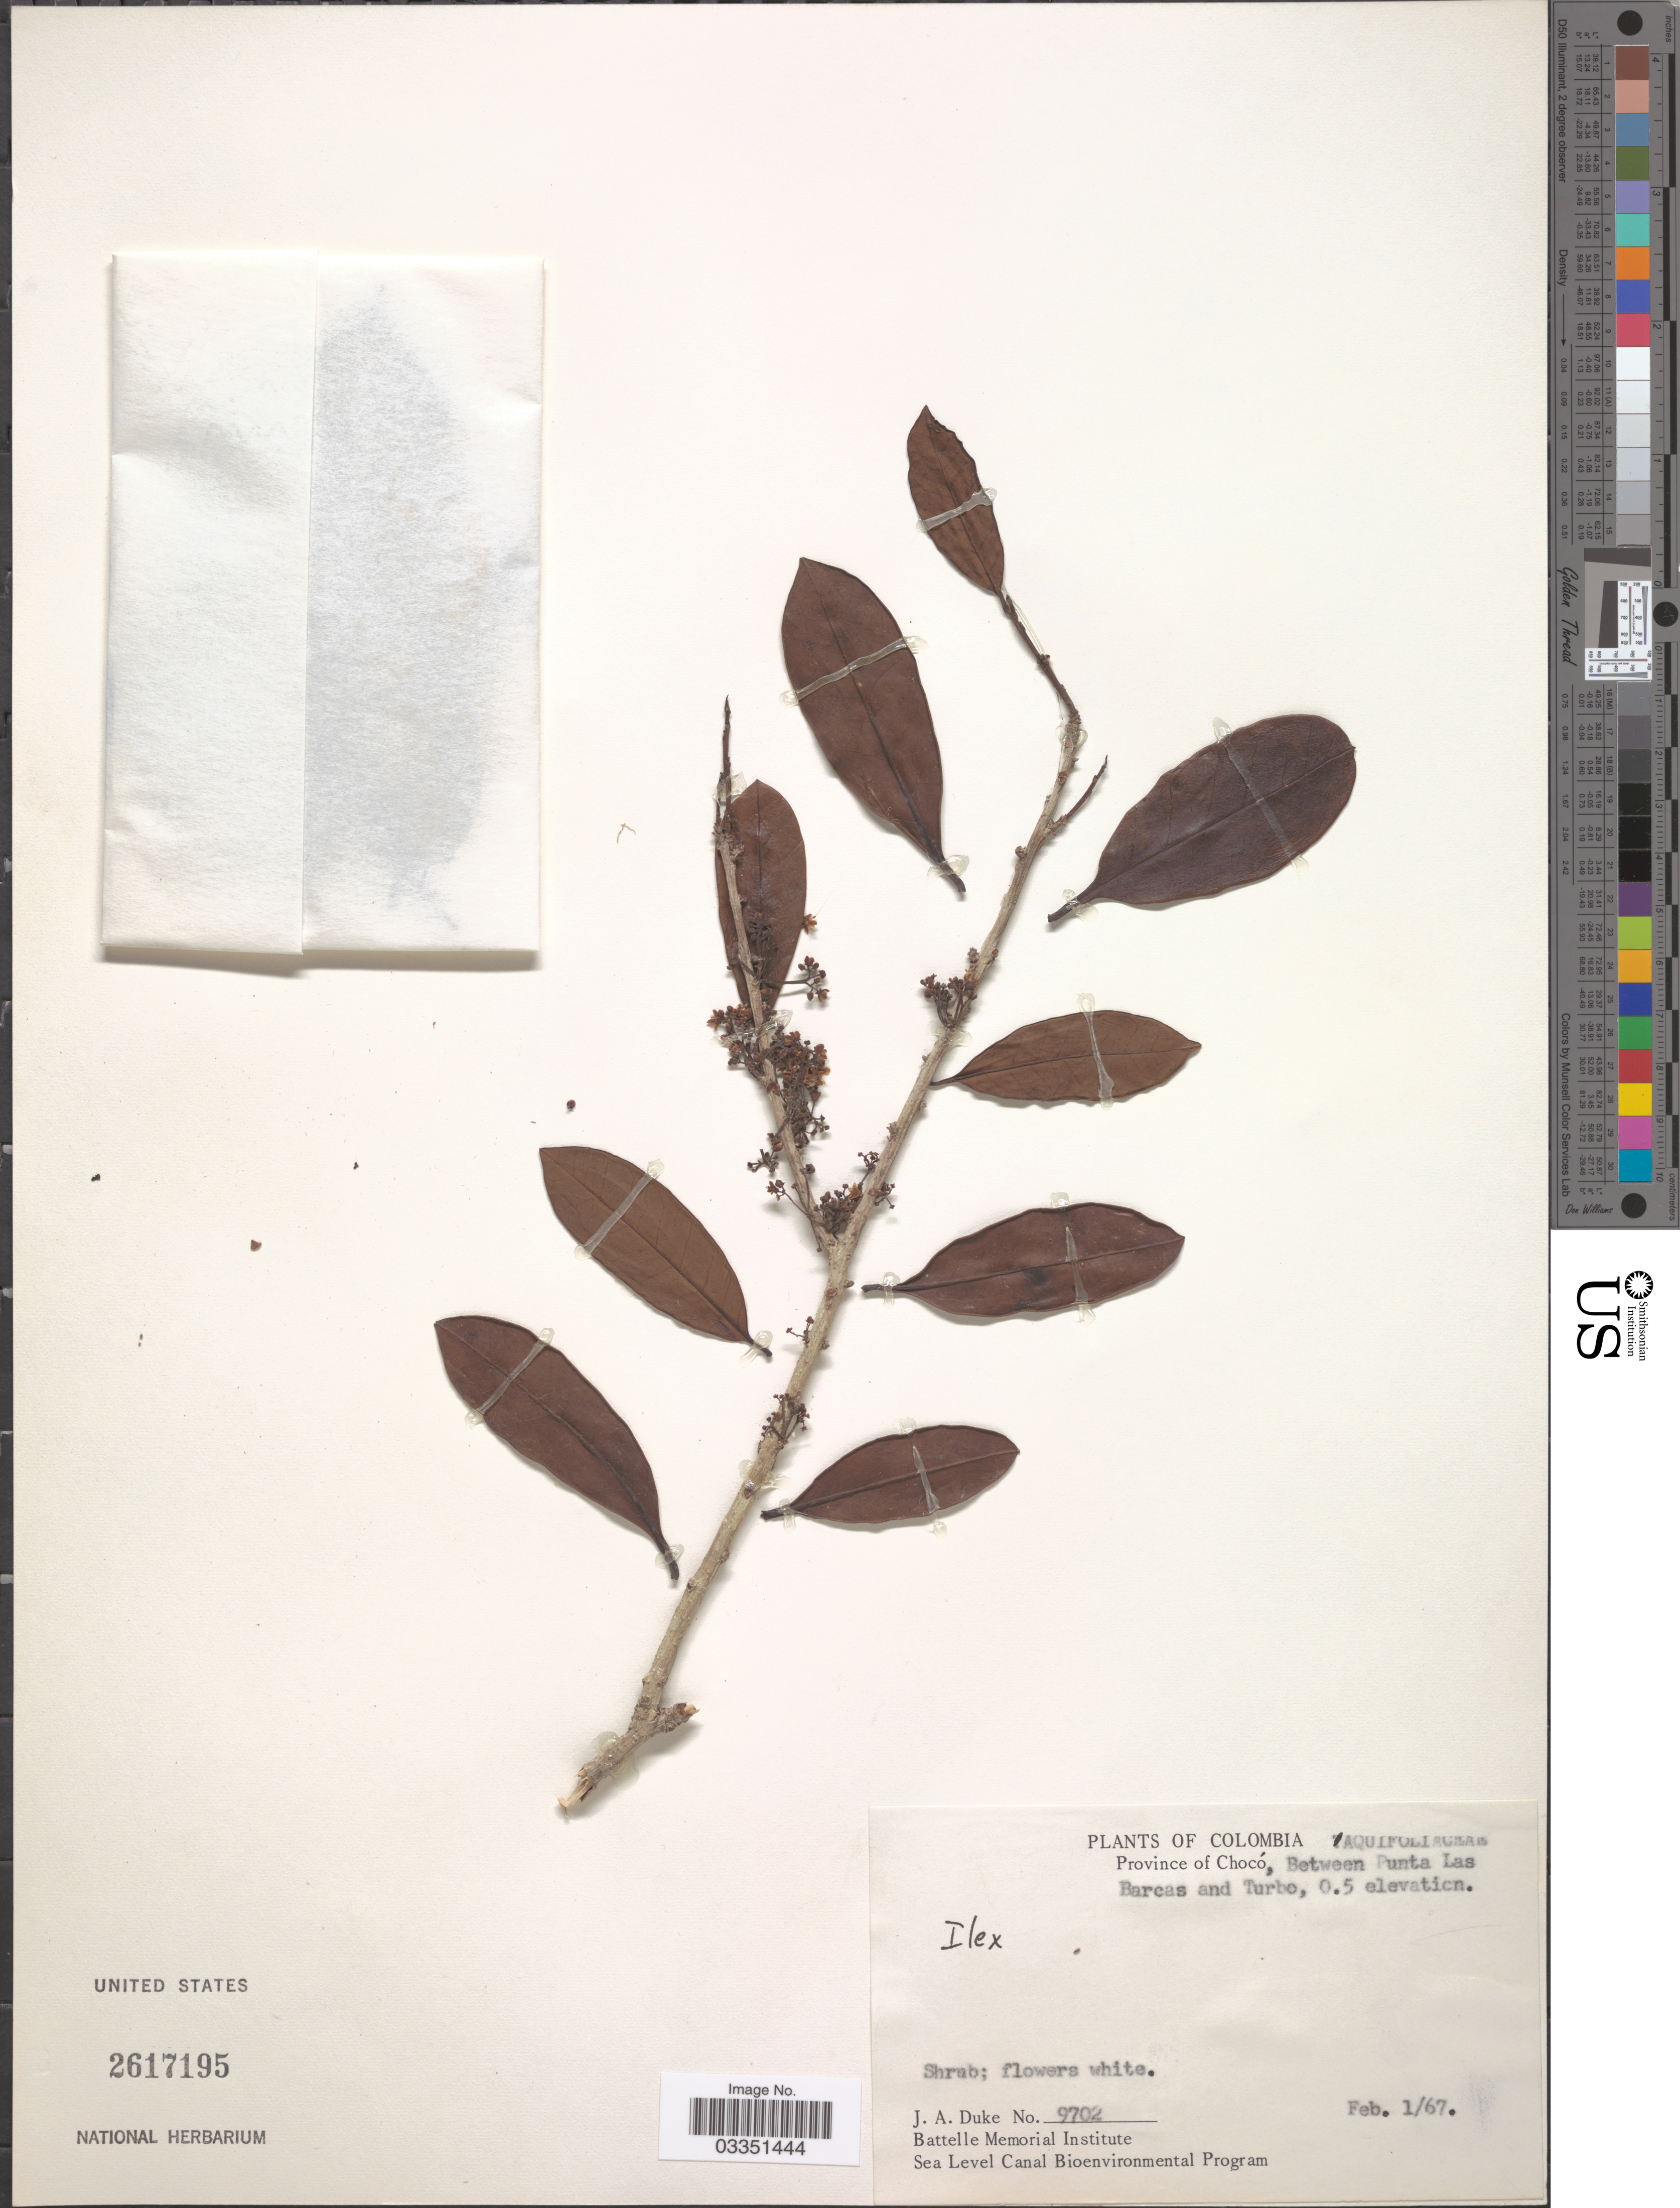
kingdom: Plantae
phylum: Tracheophyta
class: Magnoliopsida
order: Aquifoliales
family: Aquifoliaceae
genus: Ilex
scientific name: Ilex sp.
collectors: J. A. Duke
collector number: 9702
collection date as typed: Transcribed d/m/y: 1/2/67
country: Colombia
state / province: Chocó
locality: Between Punta Las Barcas and Turbo.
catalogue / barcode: US 2617195